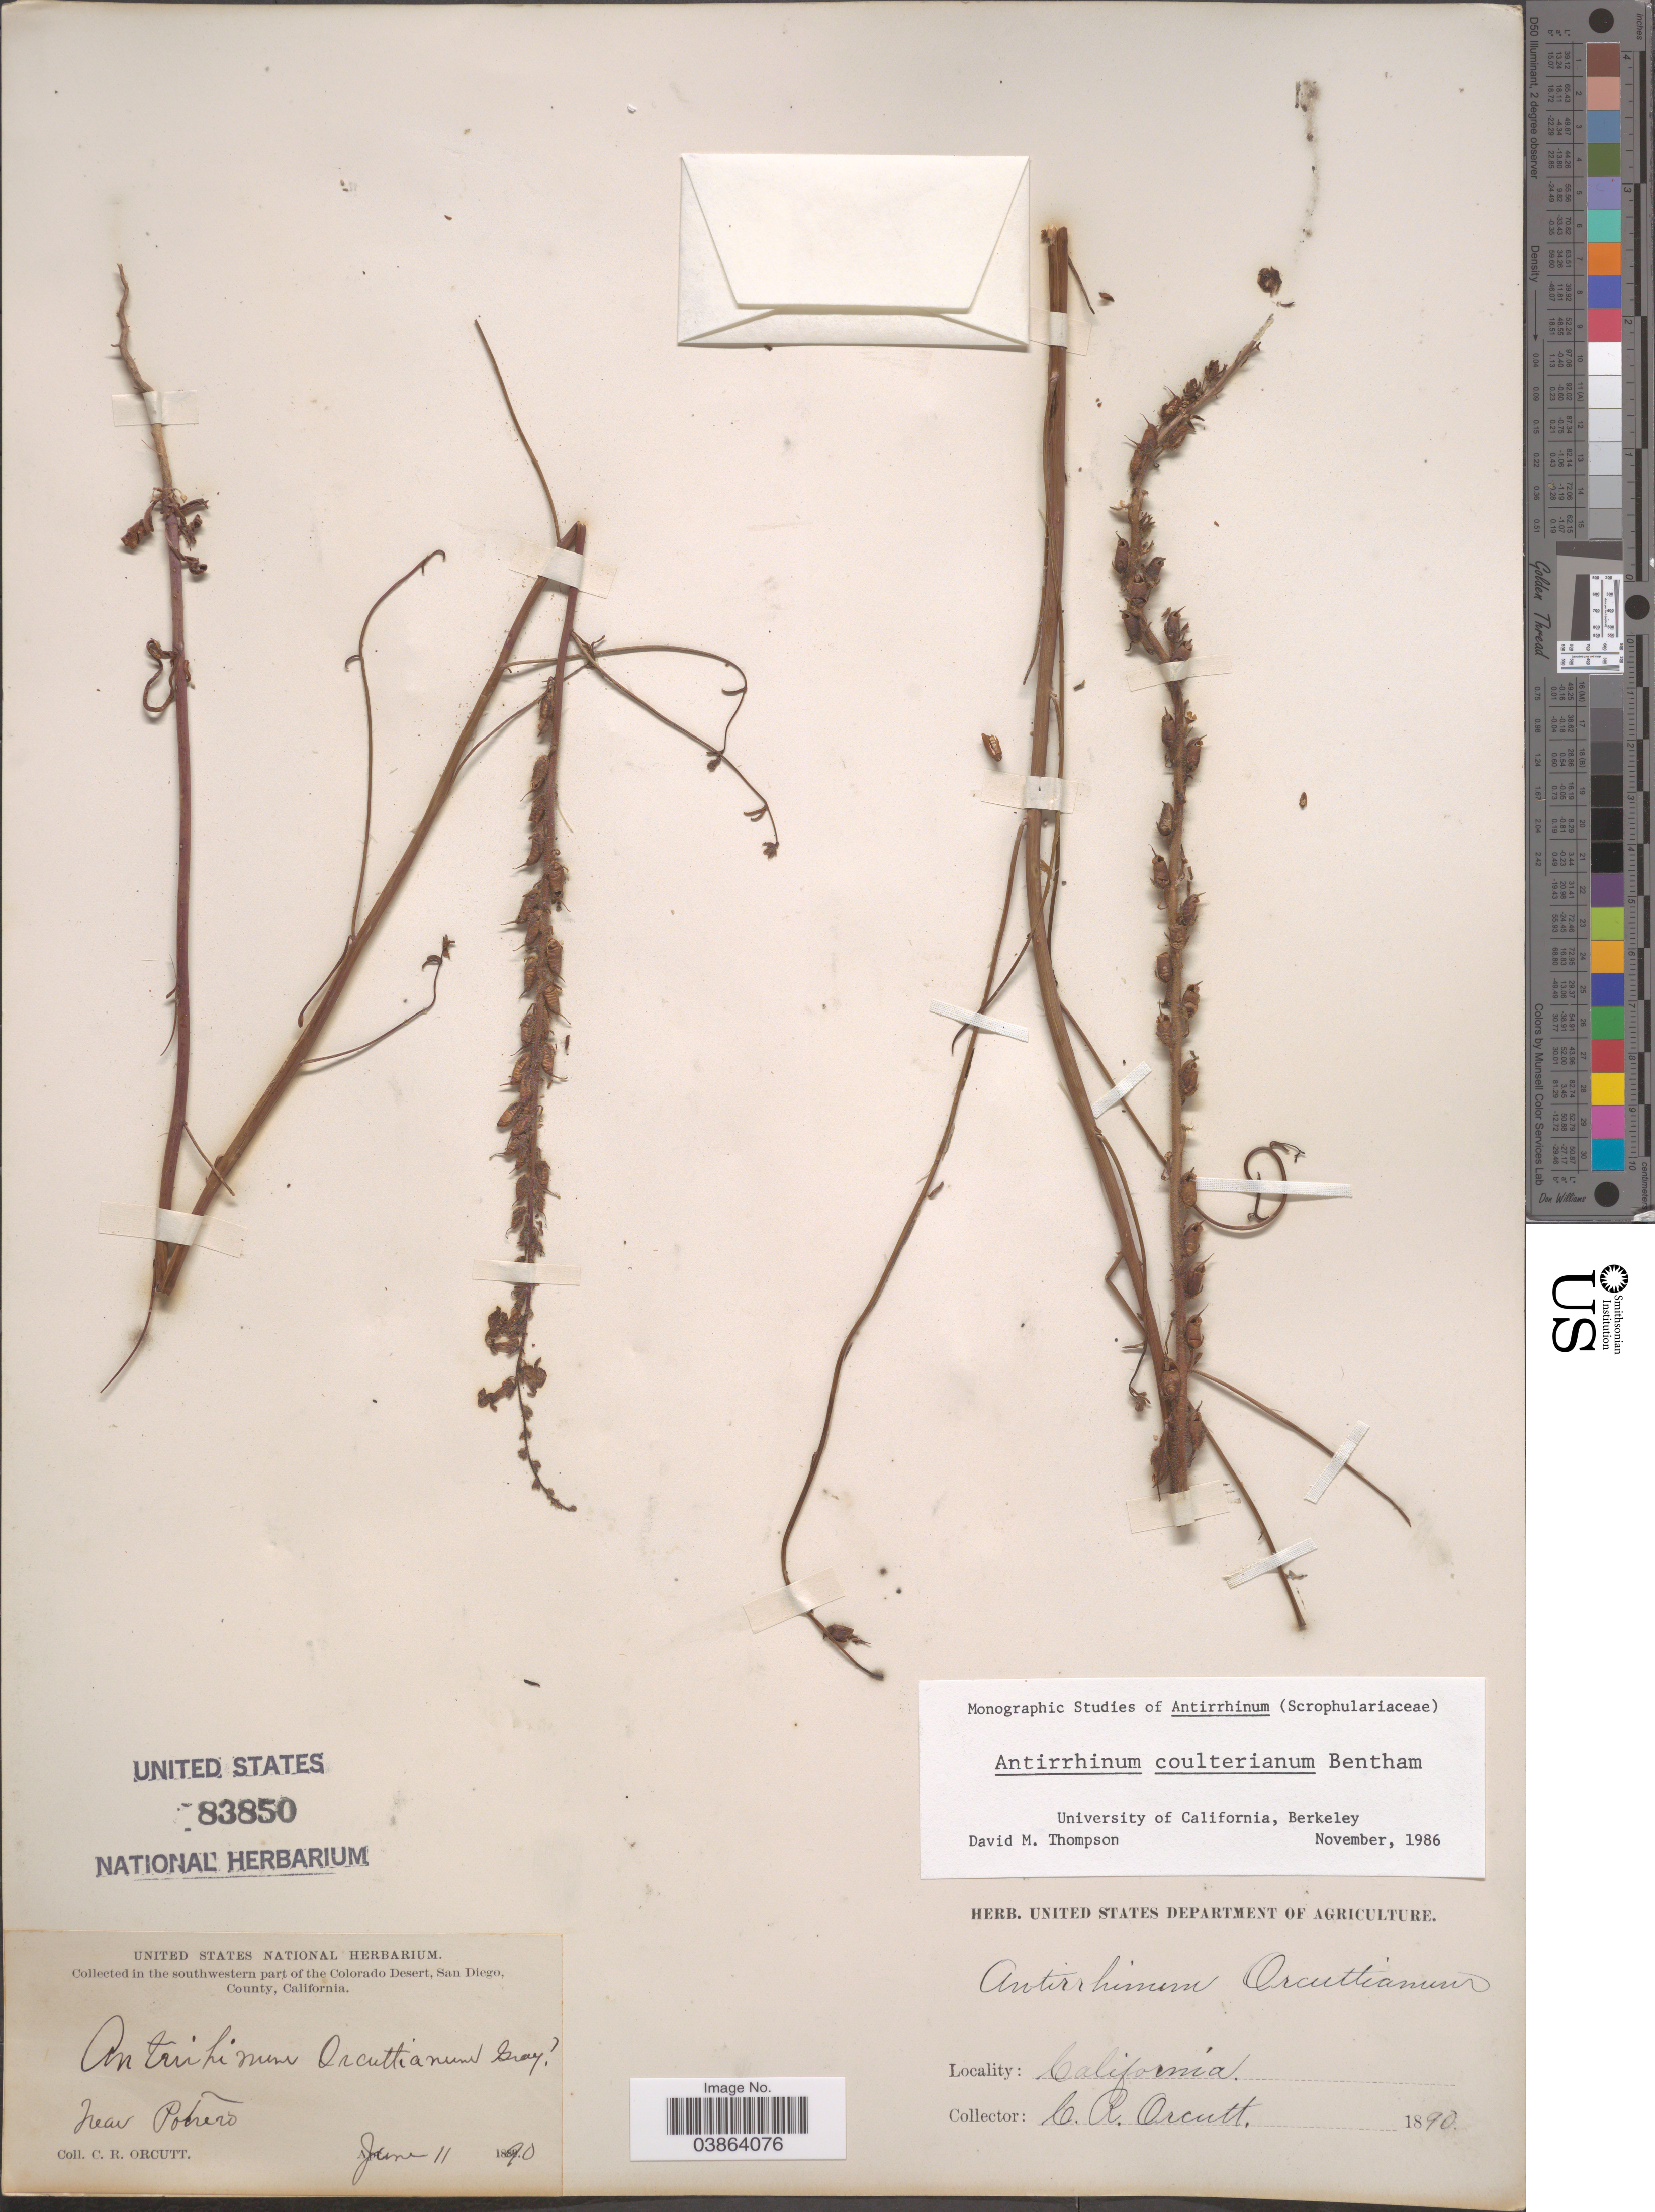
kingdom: Plantae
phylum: Tracheophyta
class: Magnoliopsida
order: Lamiales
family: Plantaginaceae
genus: Sairocarpus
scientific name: Sairocarpus coulterianus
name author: (Benth.) D.A. Sutton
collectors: C. R. Orcutt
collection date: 1890-06-11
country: United States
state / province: California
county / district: San Diego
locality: In the southwestern part of the Colorado Desert, San Diego County. Near Potrero.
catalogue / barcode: US 83850